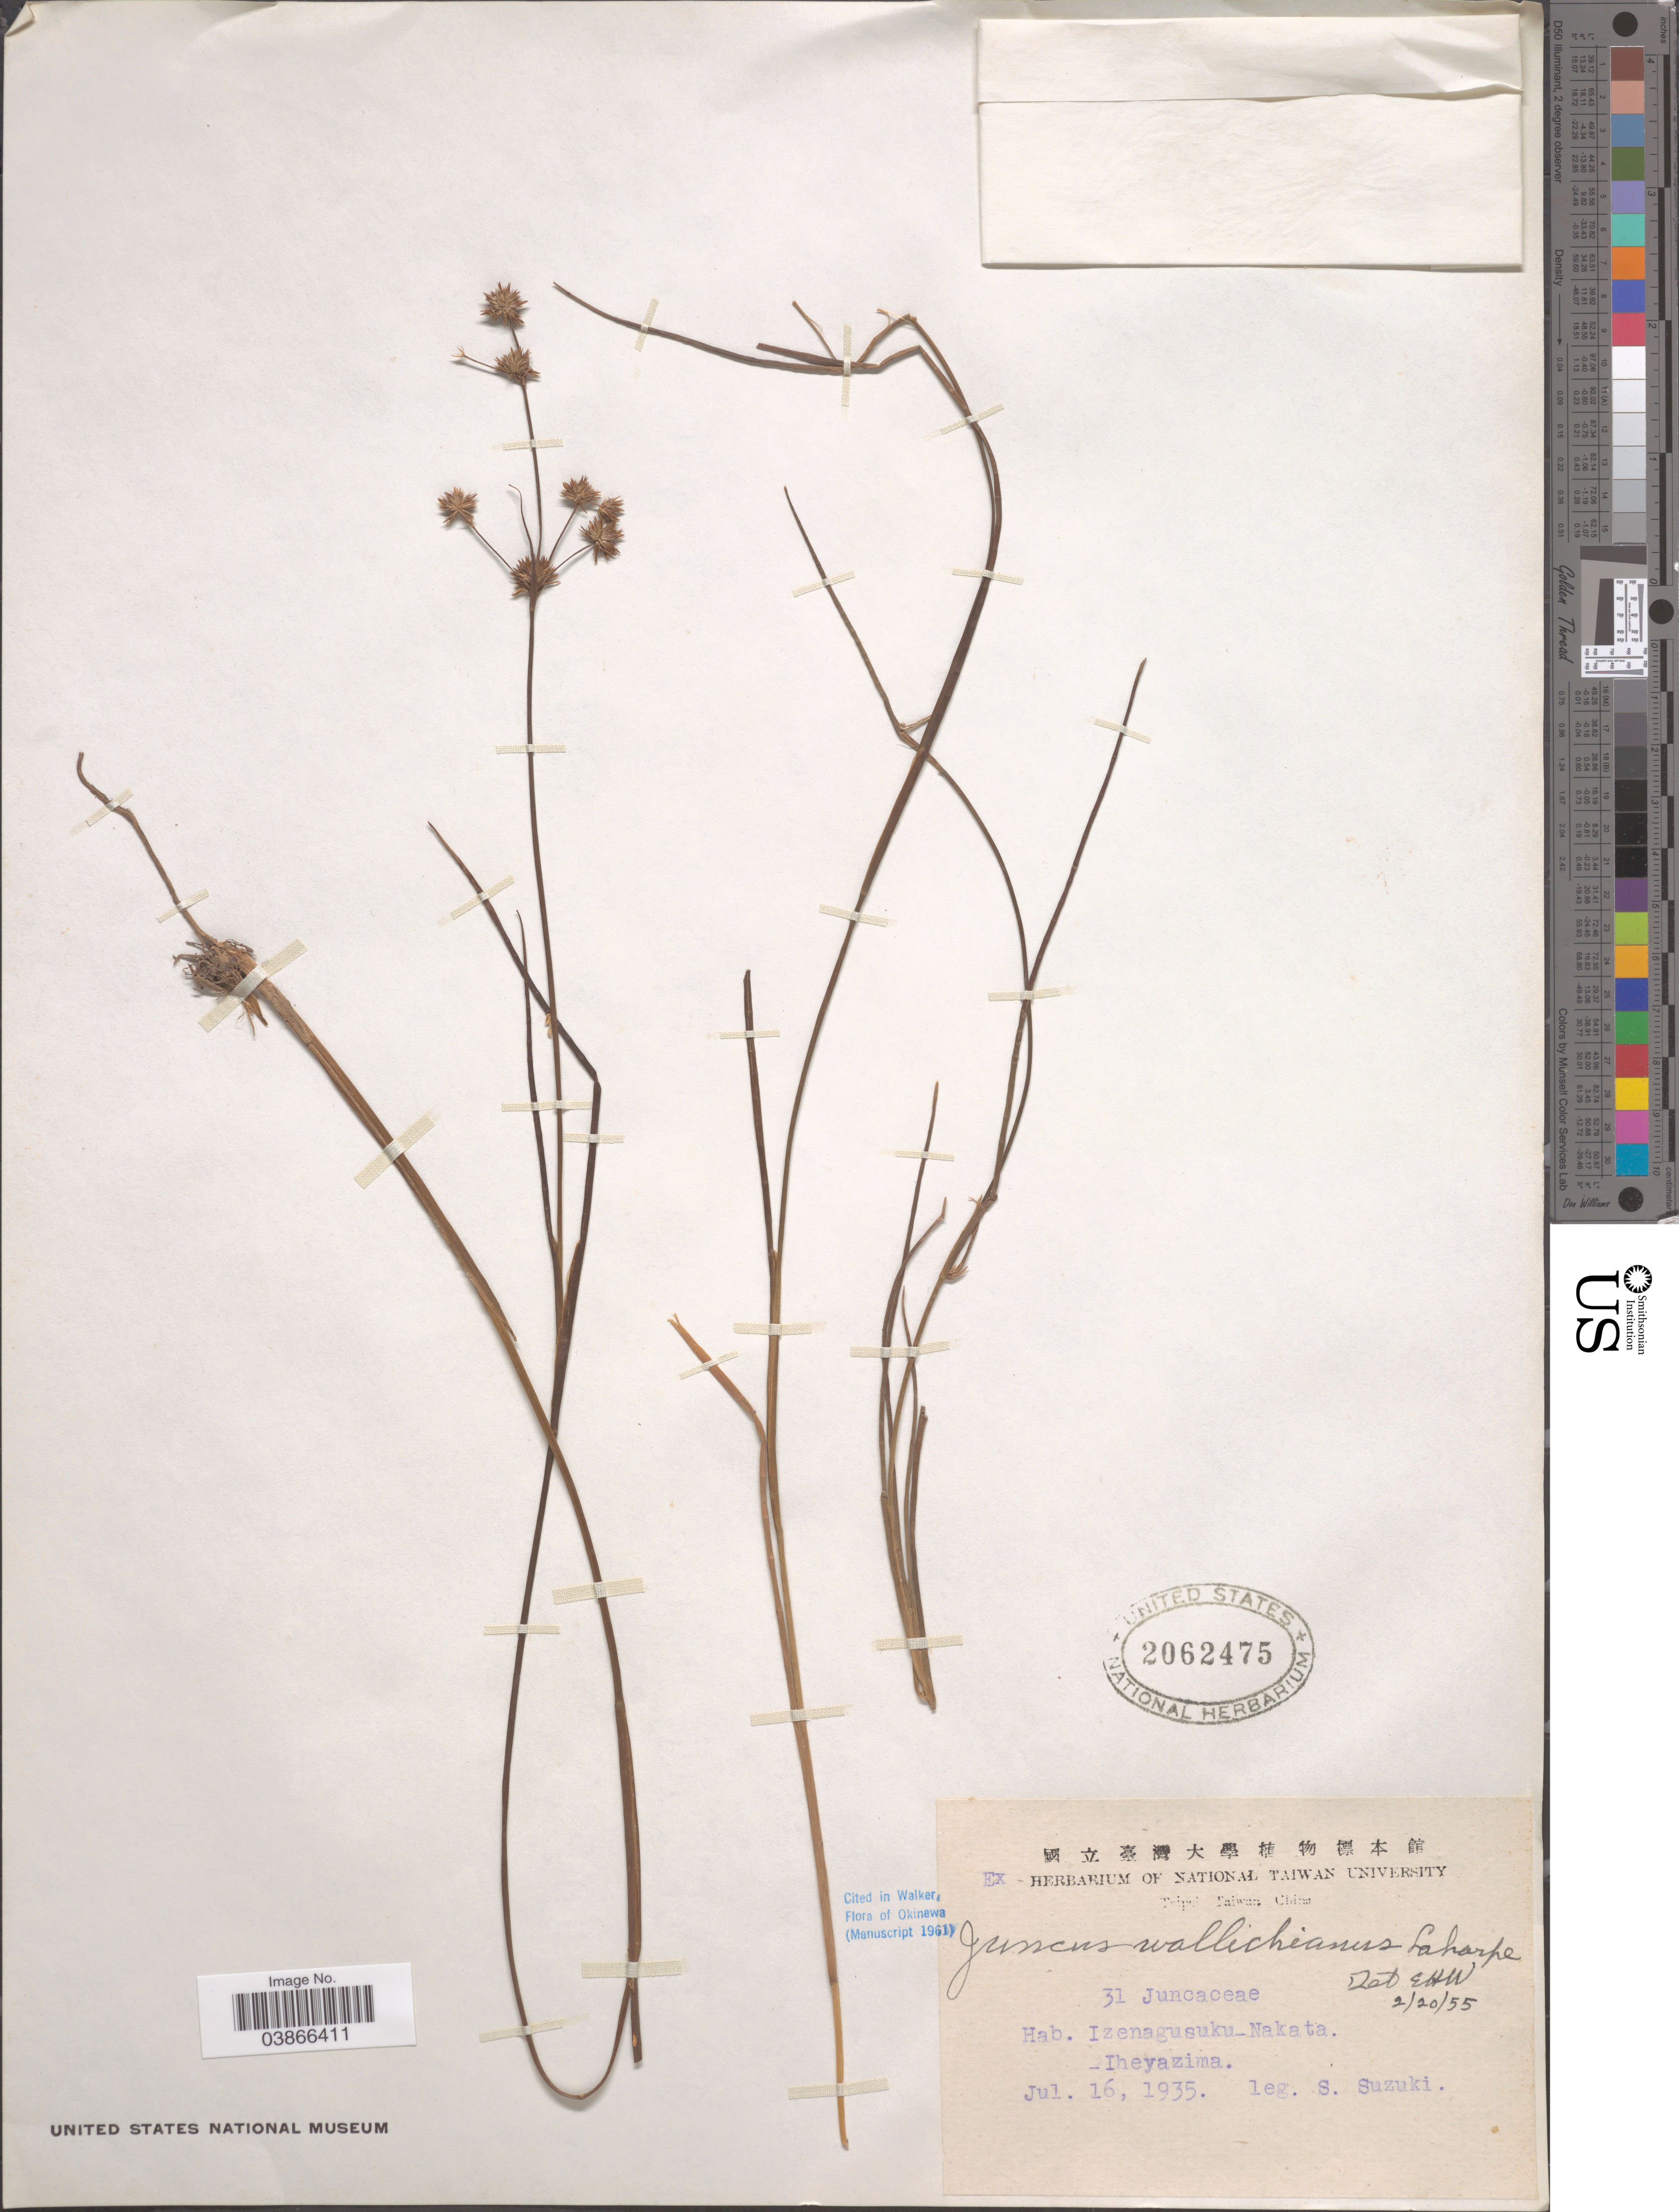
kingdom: Plantae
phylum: Tracheophyta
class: Liliopsida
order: Poales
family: Juncaceae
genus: Juncus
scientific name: Juncus wallichianus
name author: Laharpe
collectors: S. Suzuki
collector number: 31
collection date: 1935-07-16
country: Taiwan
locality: Izenagusuku-Nakata. Iheyazima.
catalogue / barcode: US 2062475